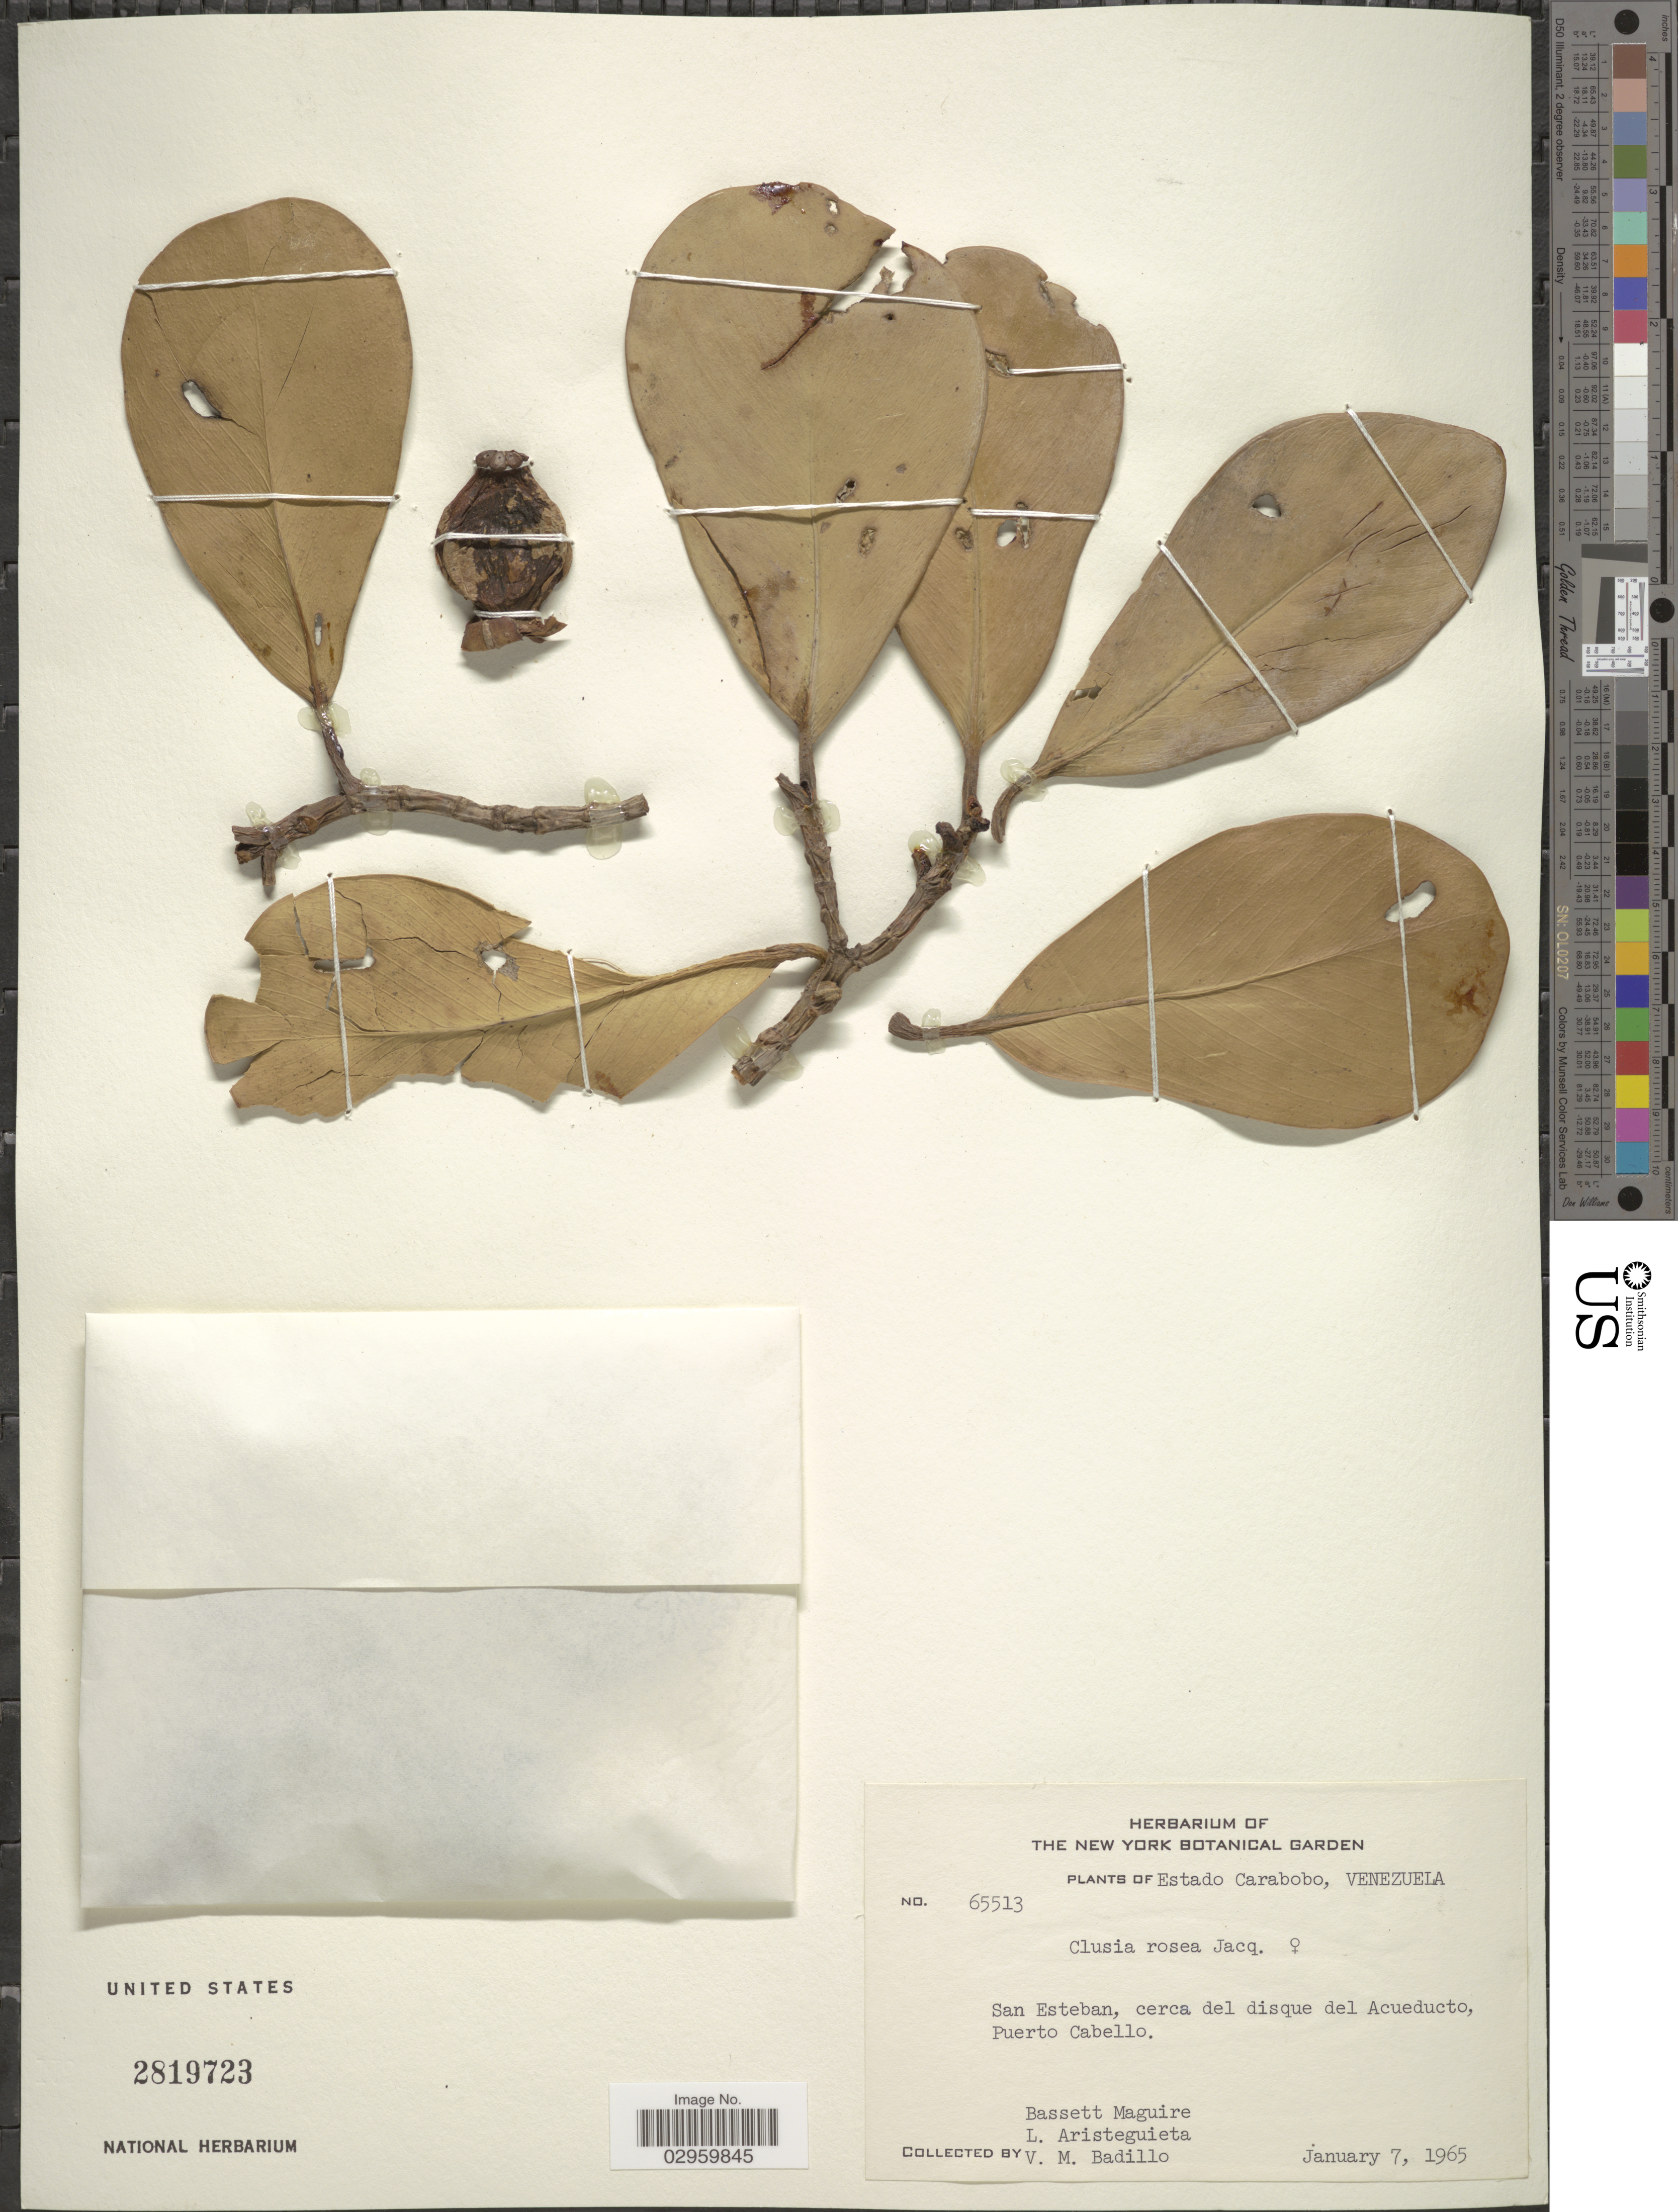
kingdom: Plantae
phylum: Tracheophyta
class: Magnoliopsida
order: Malpighiales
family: Clusiaceae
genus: Clusia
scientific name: Clusia sp.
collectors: B. Maguire, L. Aristeguieta & V. Badillo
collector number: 65513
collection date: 1965-01-07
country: Venezuela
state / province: Carabobo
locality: San Esteban, cerca del disque del Acueducto, Puerto Cabello.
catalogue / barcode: US 2819723